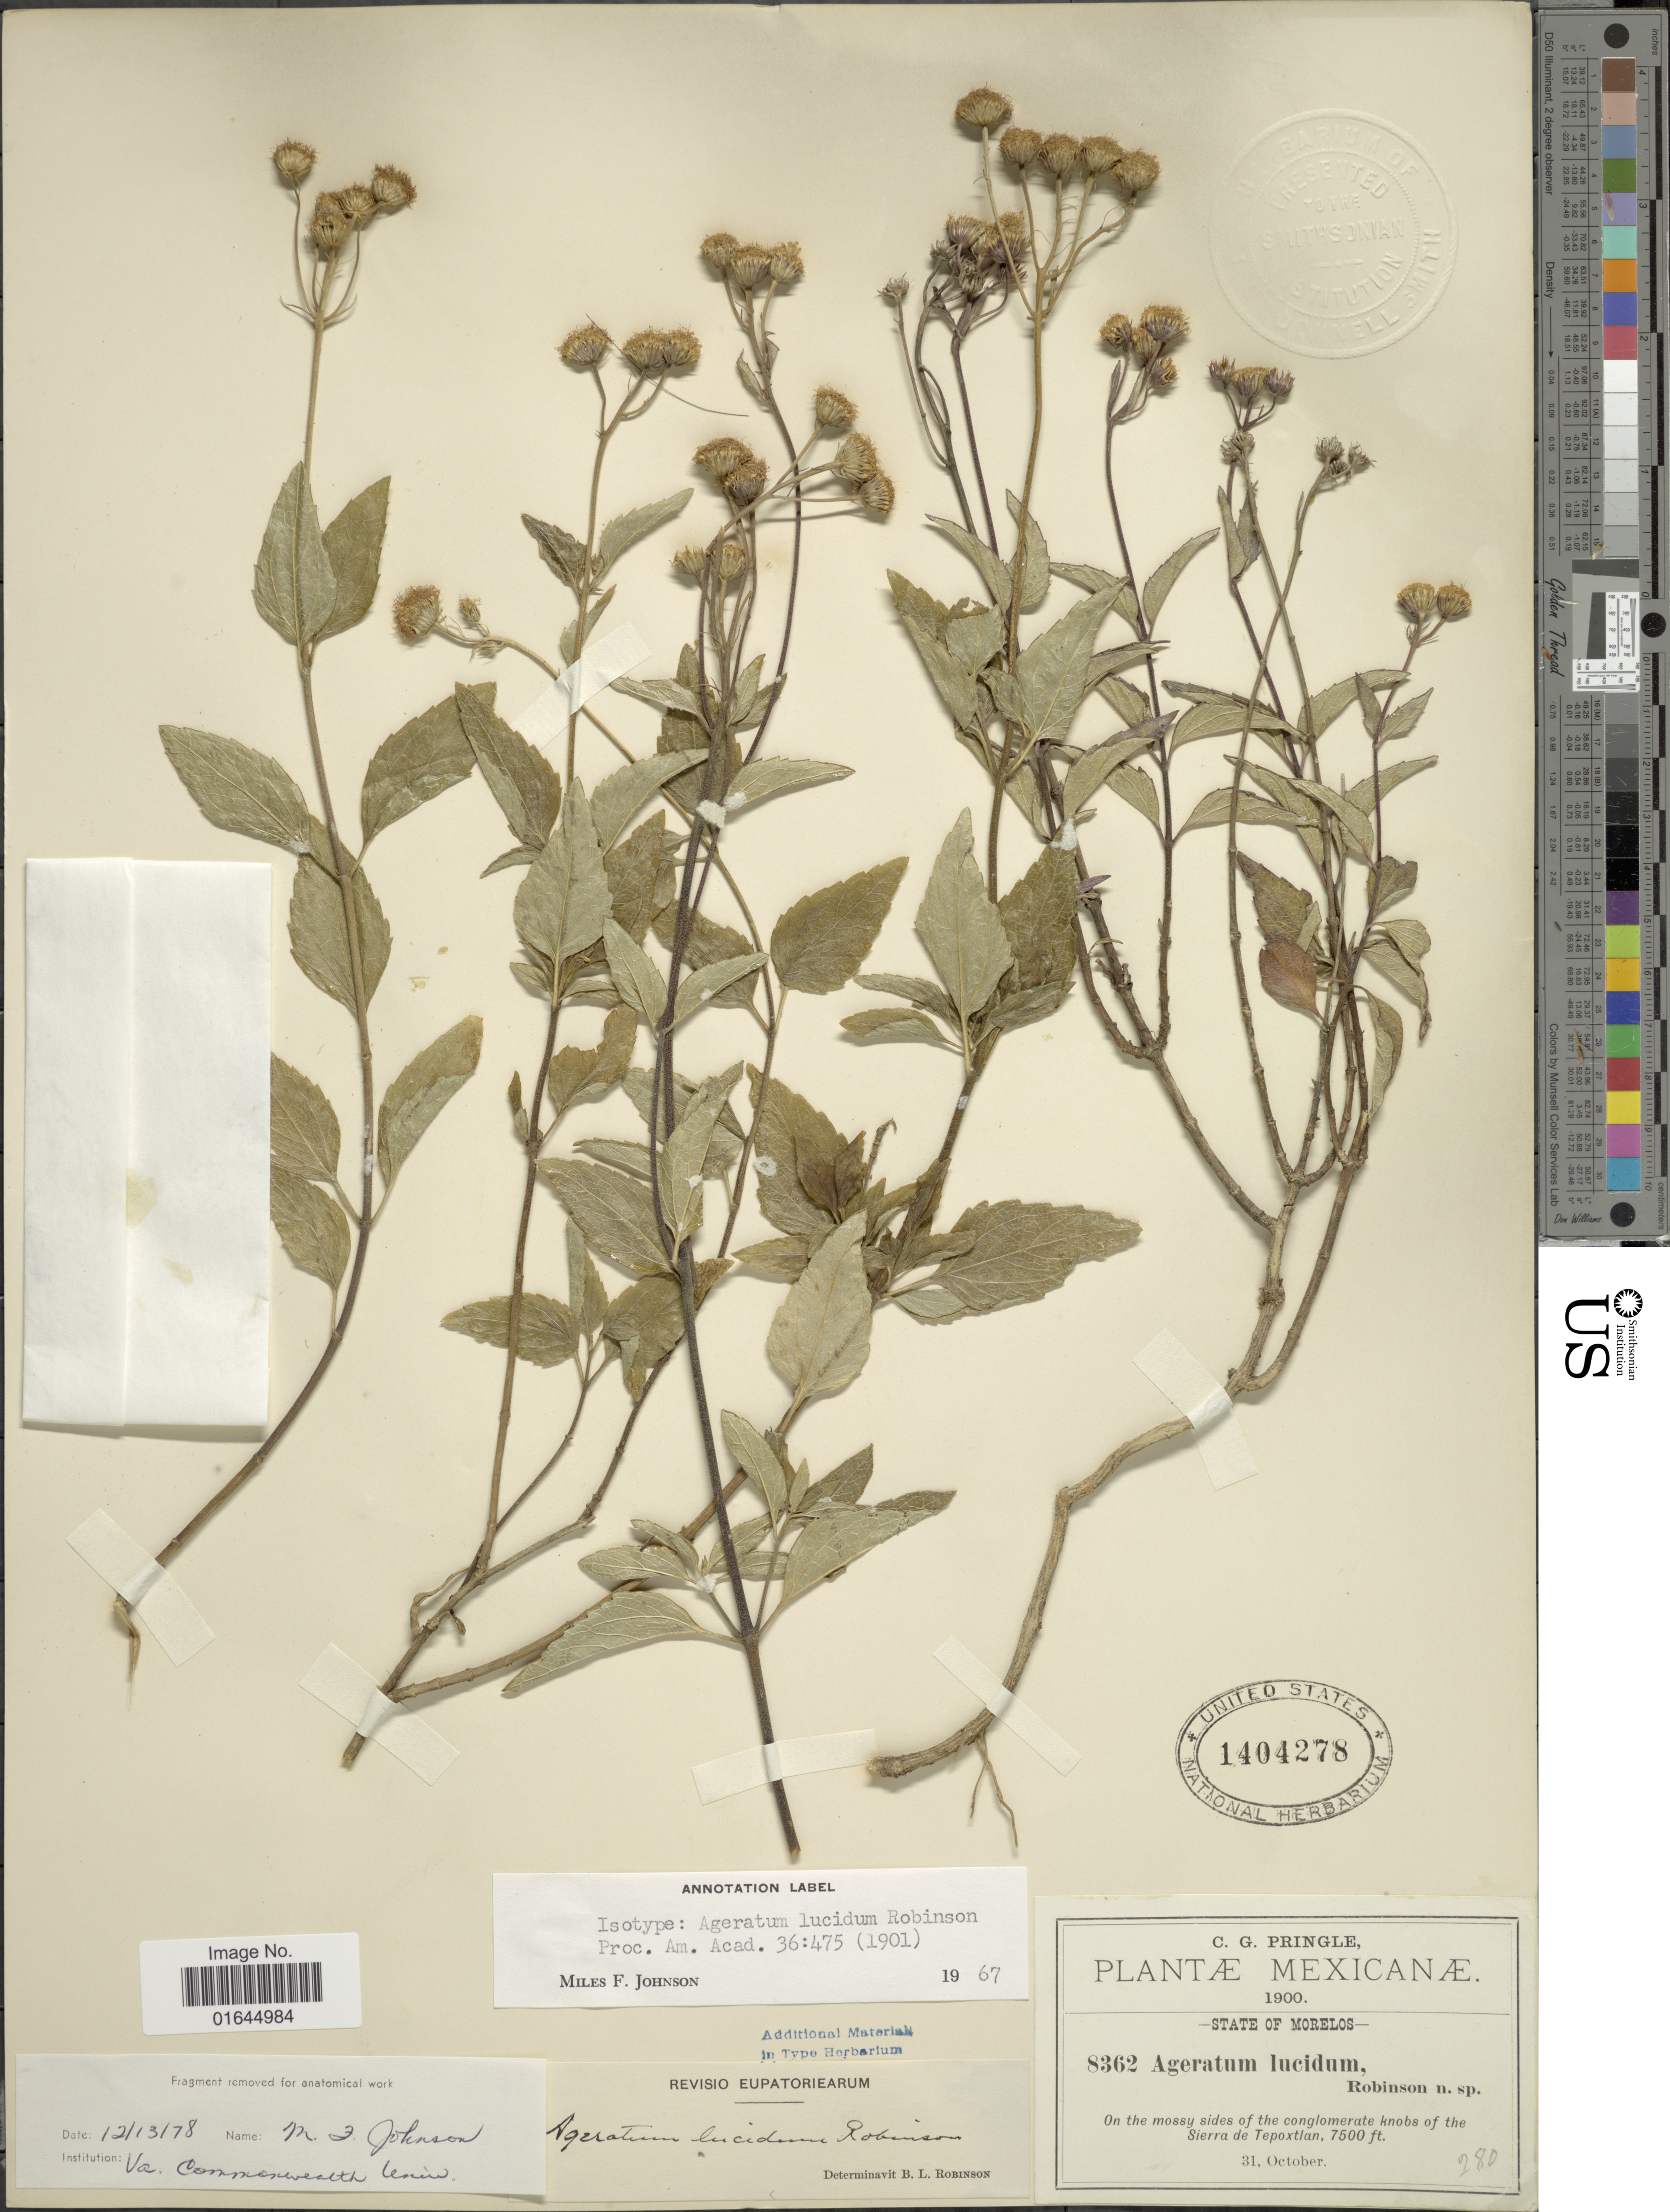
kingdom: Plantae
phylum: Tracheophyta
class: Magnoliopsida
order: Asterales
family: Asteraceae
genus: Ageratum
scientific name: Ageratum lucidum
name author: B.L. Rob.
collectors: C. Prinlge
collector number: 8362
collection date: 1900-10-31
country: Mexico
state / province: Morelos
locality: On the mossy sides of the conglomerate knobs of the Sierra de Tepoxtlan.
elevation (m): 2286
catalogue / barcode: US 1404278